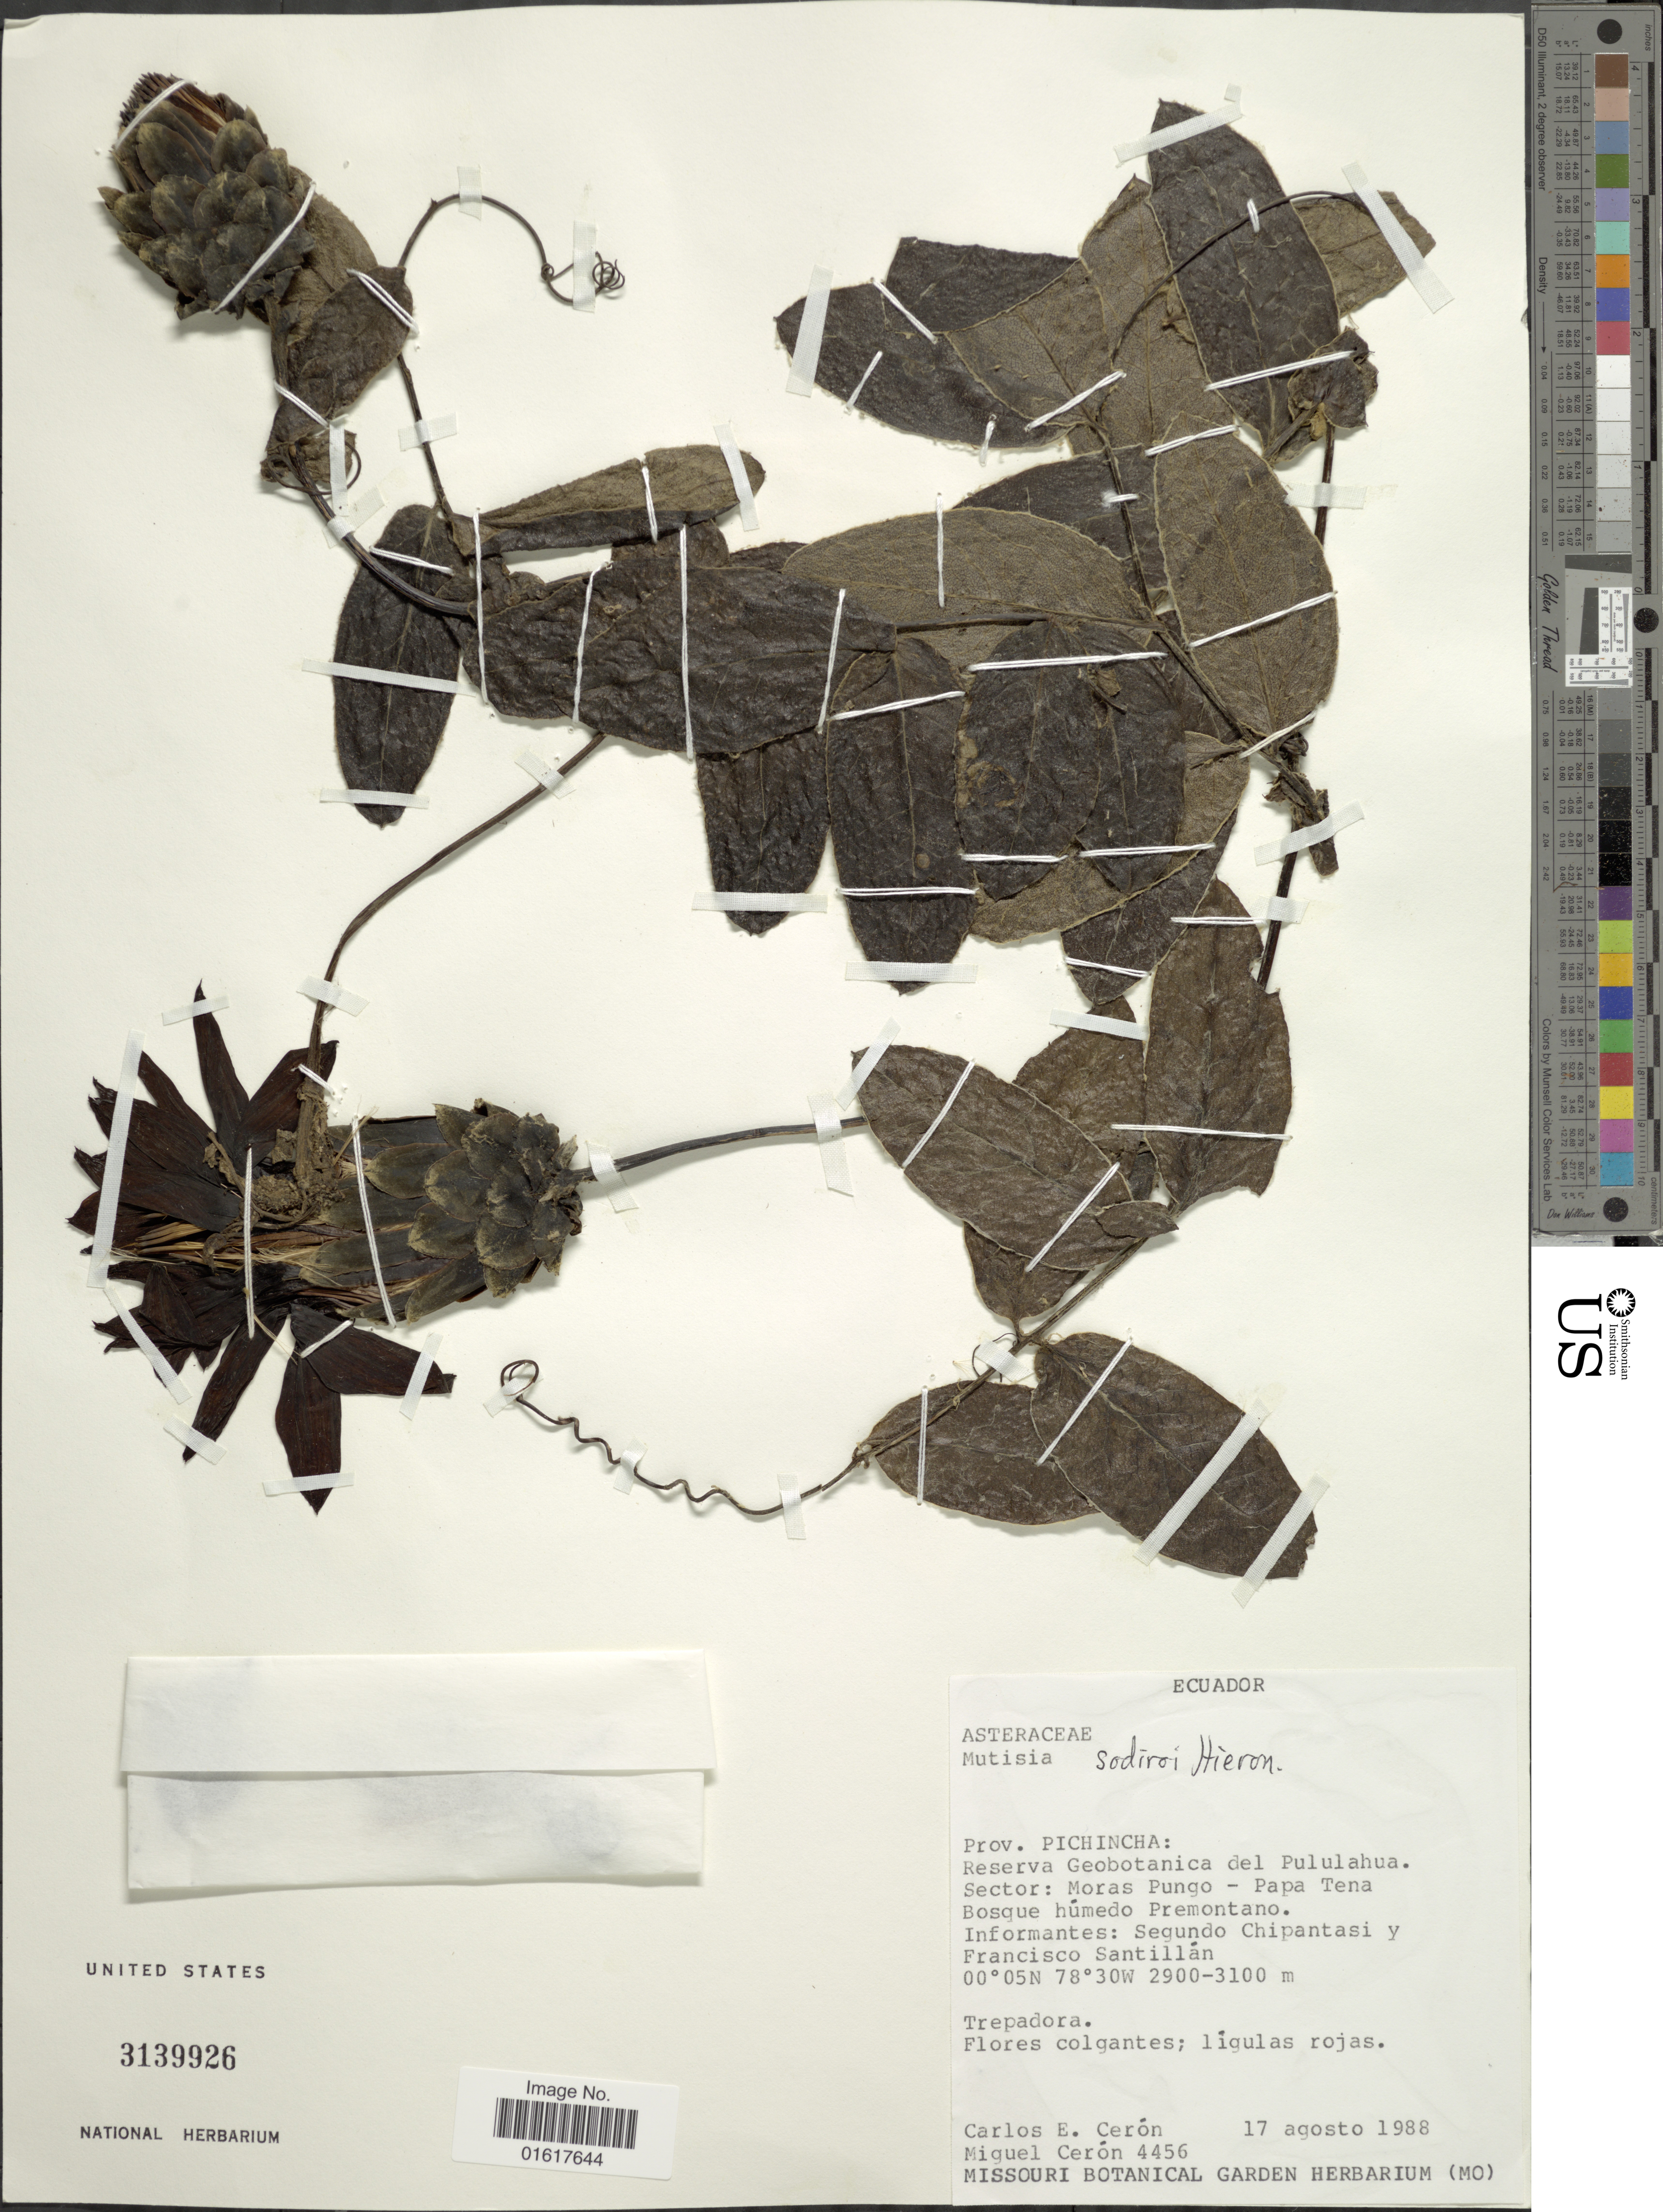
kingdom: Plantae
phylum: Tracheophyta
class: Magnoliopsida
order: Asterales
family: Asteraceae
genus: Mutisia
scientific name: Mutisia sodiroi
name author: Hieron.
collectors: C. E. Cerón M. & M. Ceron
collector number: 4456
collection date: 1988-08-17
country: Ecuador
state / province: Pichincha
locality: Reserva Geobotanica del Pululahua. Sector: Moras Pungo - Papa Tena Bosque húmedo Premontano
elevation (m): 2900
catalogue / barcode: US 3139926